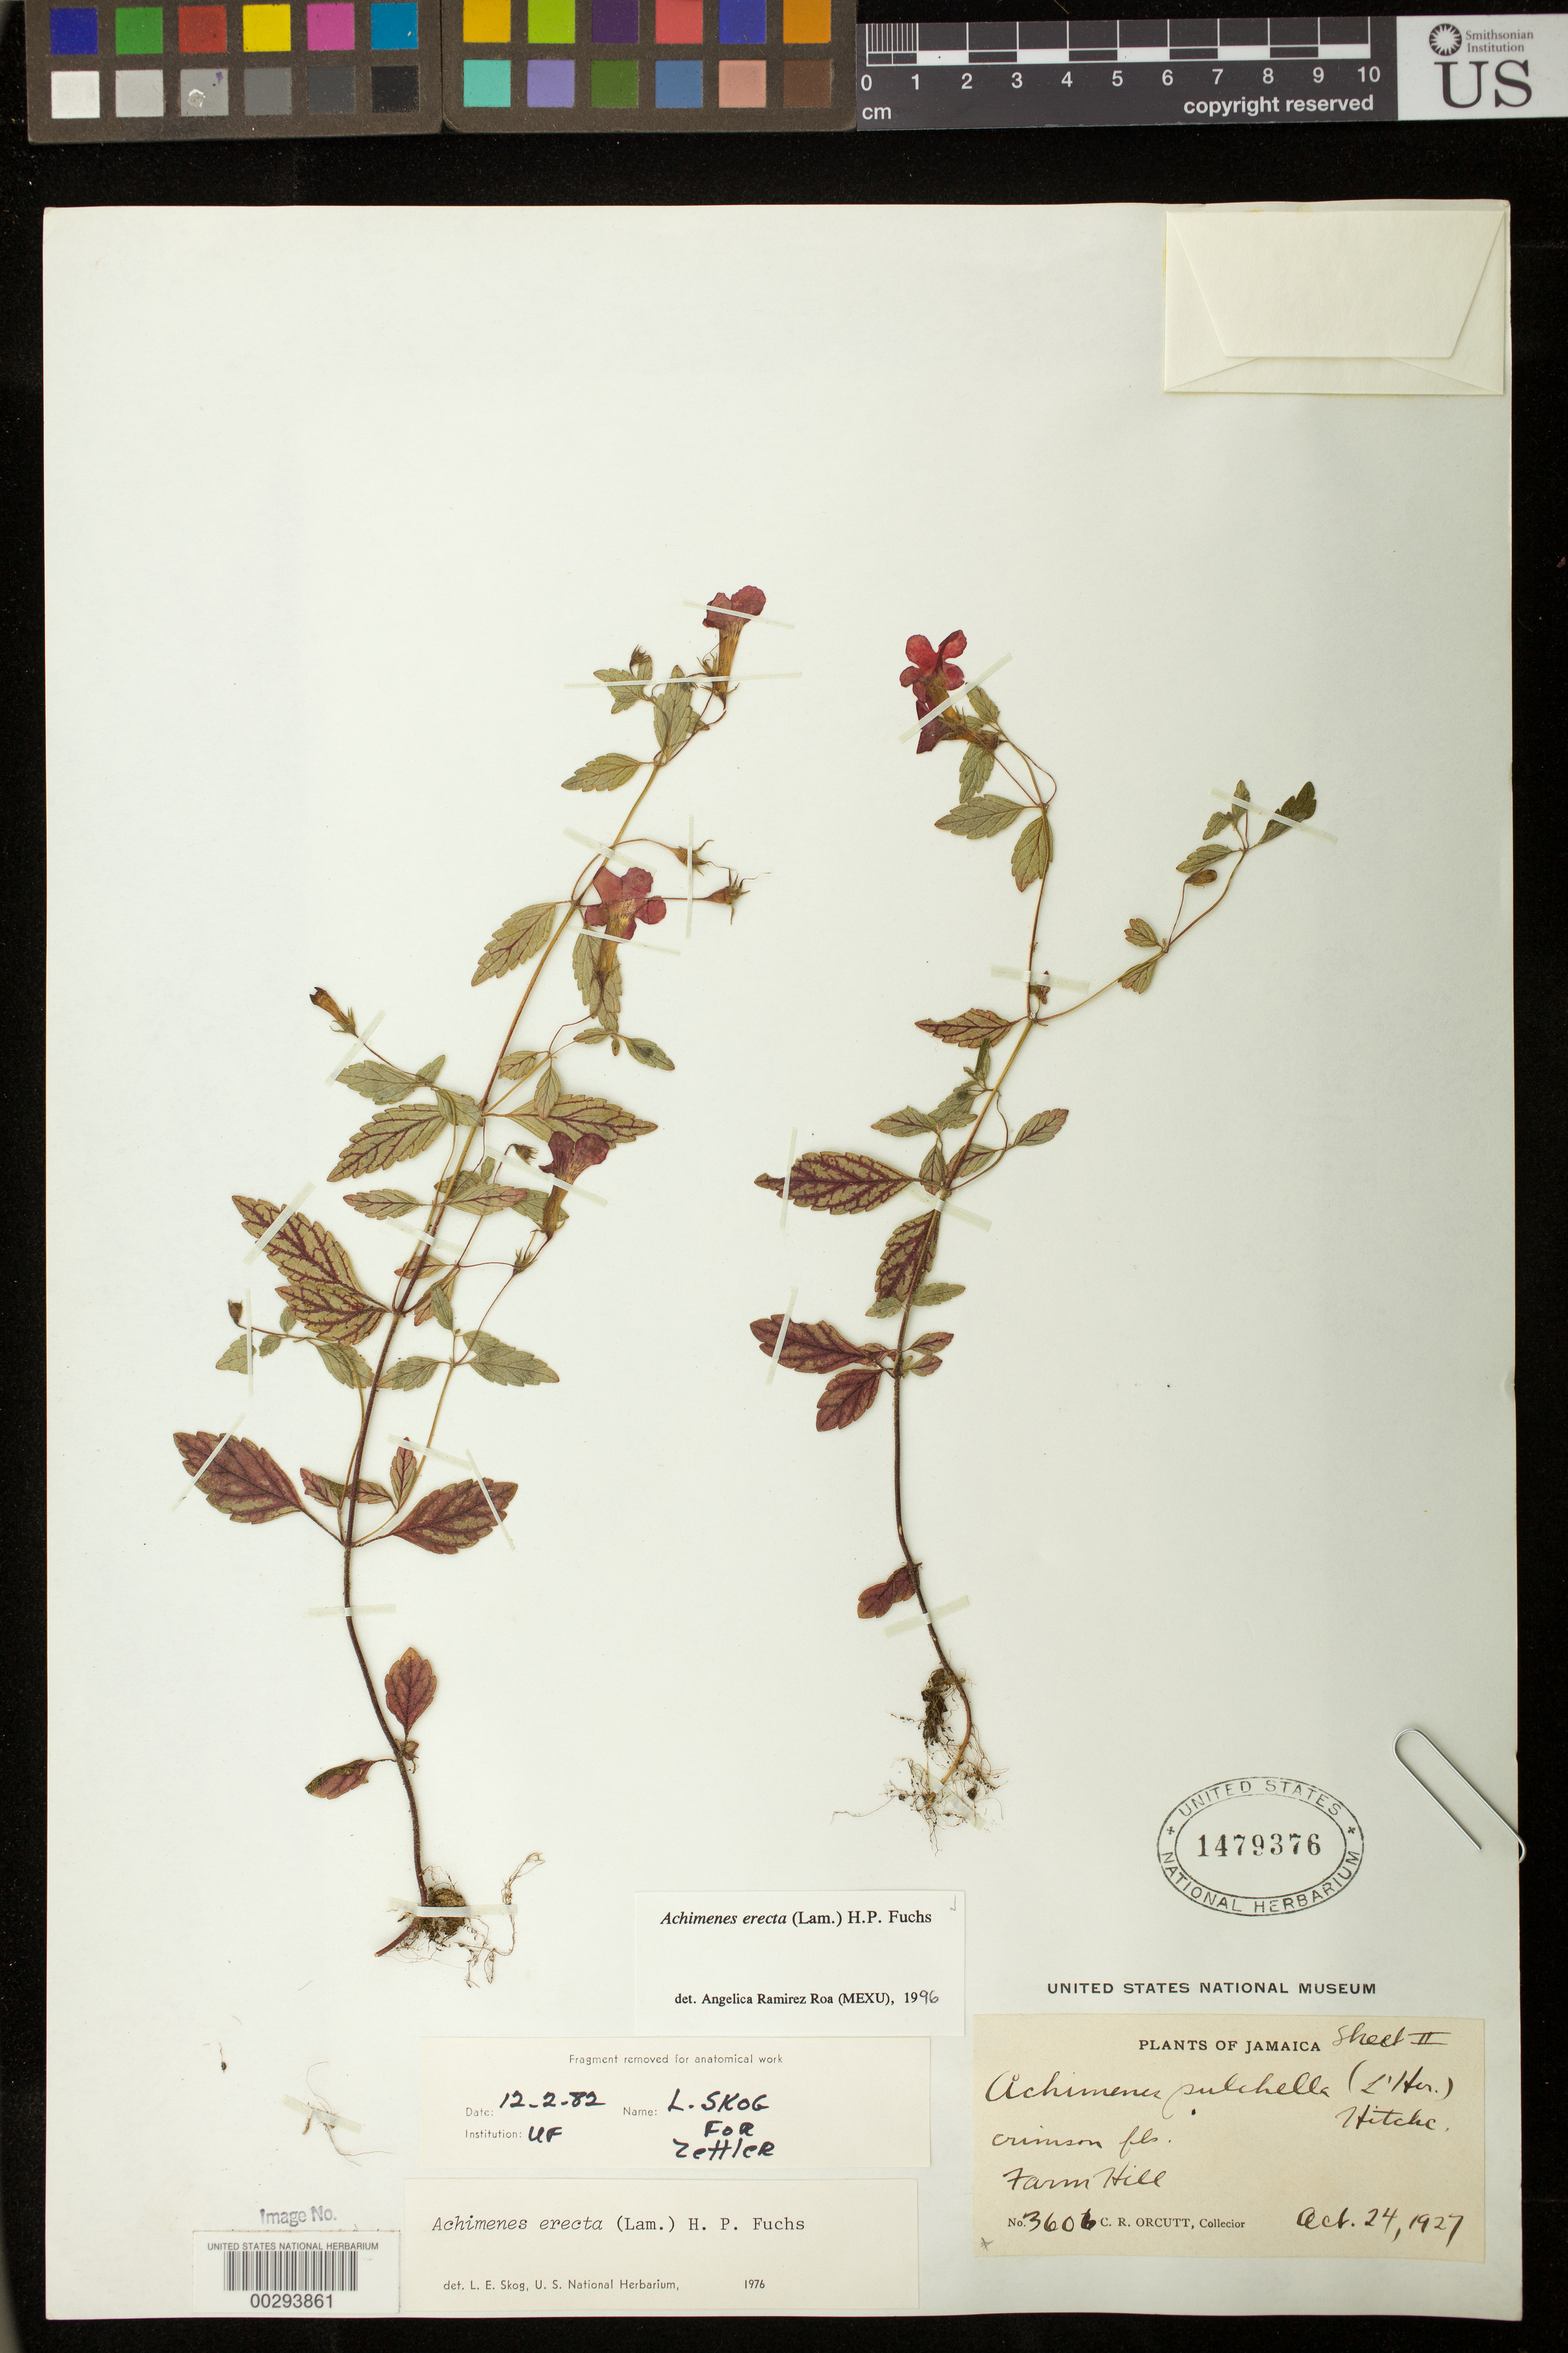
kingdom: Plantae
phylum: Tracheophyta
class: Magnoliopsida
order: Lamiales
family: Gesneriaceae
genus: Achimenes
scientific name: Achimenes erecta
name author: (Lam.) H.P. Fuchs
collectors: C. R. Orcutt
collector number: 3606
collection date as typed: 24 Oct 1927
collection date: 1927-10-24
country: Jamaica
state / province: Saint Thomas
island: Jamaica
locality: Farm Hill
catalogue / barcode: US 1479376